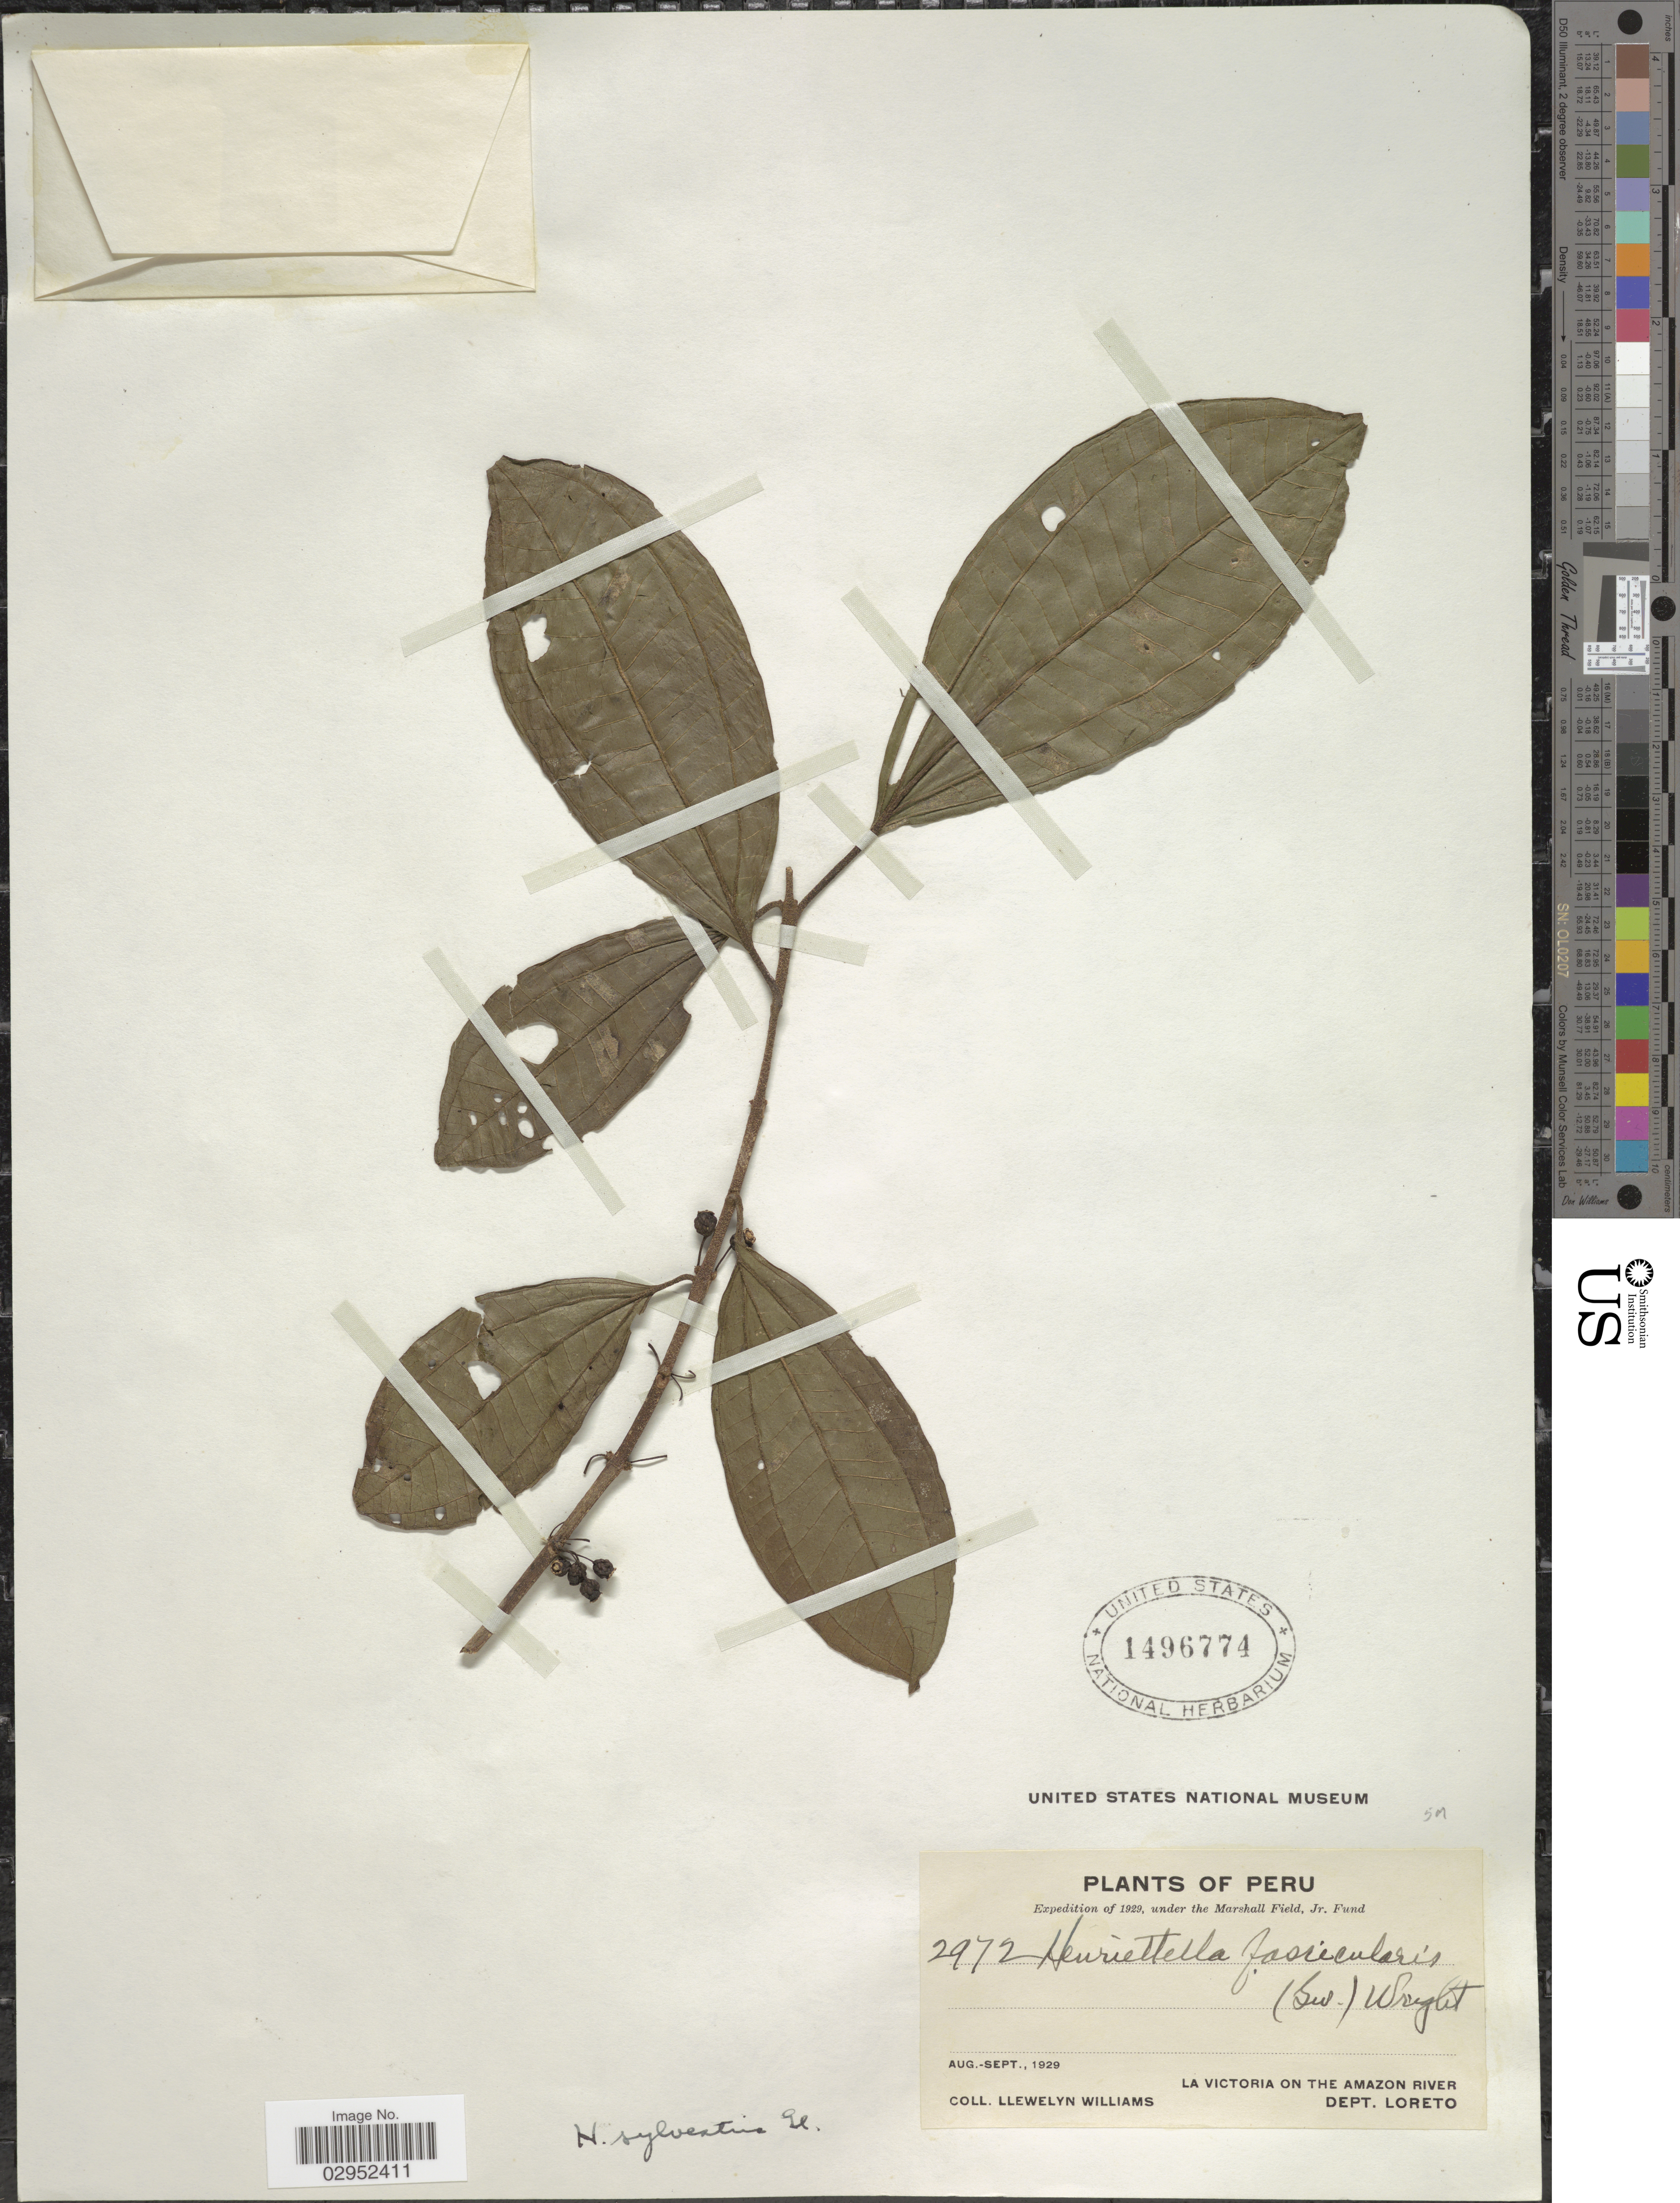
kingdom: Plantae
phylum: Tracheophyta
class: Magnoliopsida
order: Myrtales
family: Melastomataceae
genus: Henriettea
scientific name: Henriettea fascicularis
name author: (Sw.) M. Gómez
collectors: Ll. Williams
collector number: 2972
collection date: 1929-08/1929-09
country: Peru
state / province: Loreto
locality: La Victoria on the Amazon River. Dept. Loreto.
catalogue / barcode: US 1496774